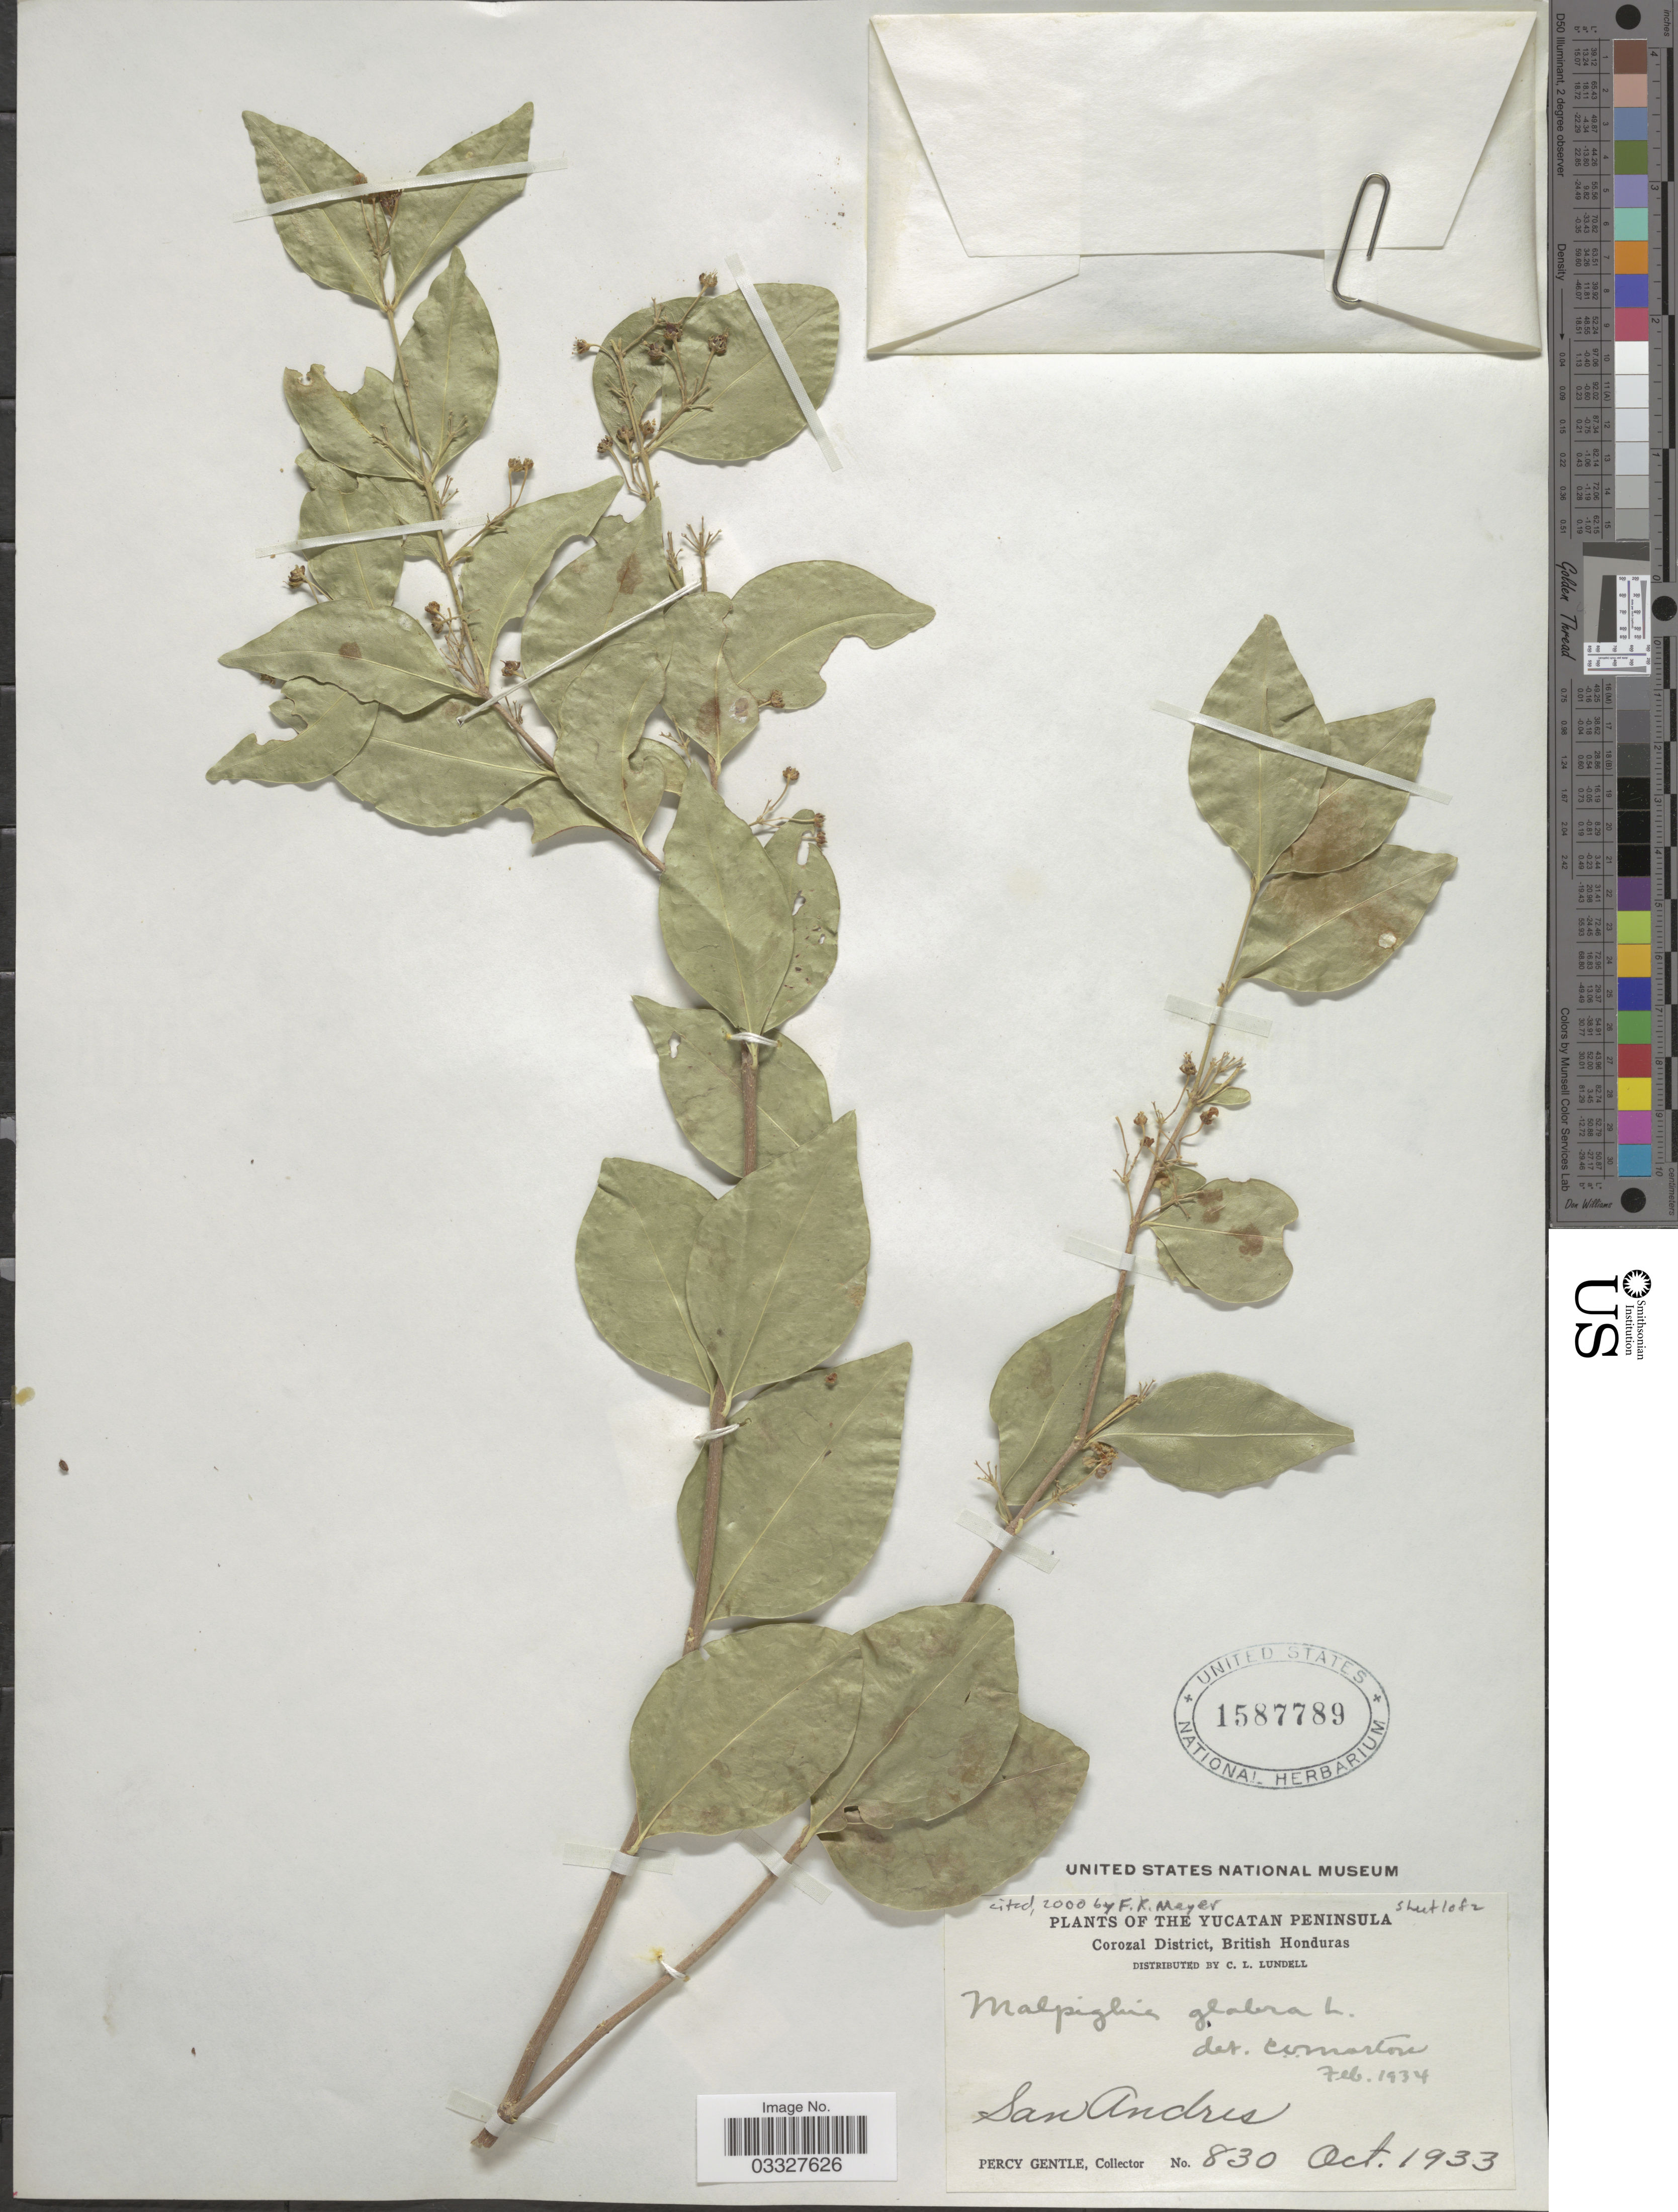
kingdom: Plantae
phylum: Tracheophyta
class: Magnoliopsida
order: Malpighiales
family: Malpighiaceae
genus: Malpighia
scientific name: Malpighia glabra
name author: L.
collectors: P. H. Gentle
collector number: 830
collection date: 1933-10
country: Belize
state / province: Corozal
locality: The Yucatan Peninsula. Corozal District, British Honduras. San Andres.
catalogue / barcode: US 1587789